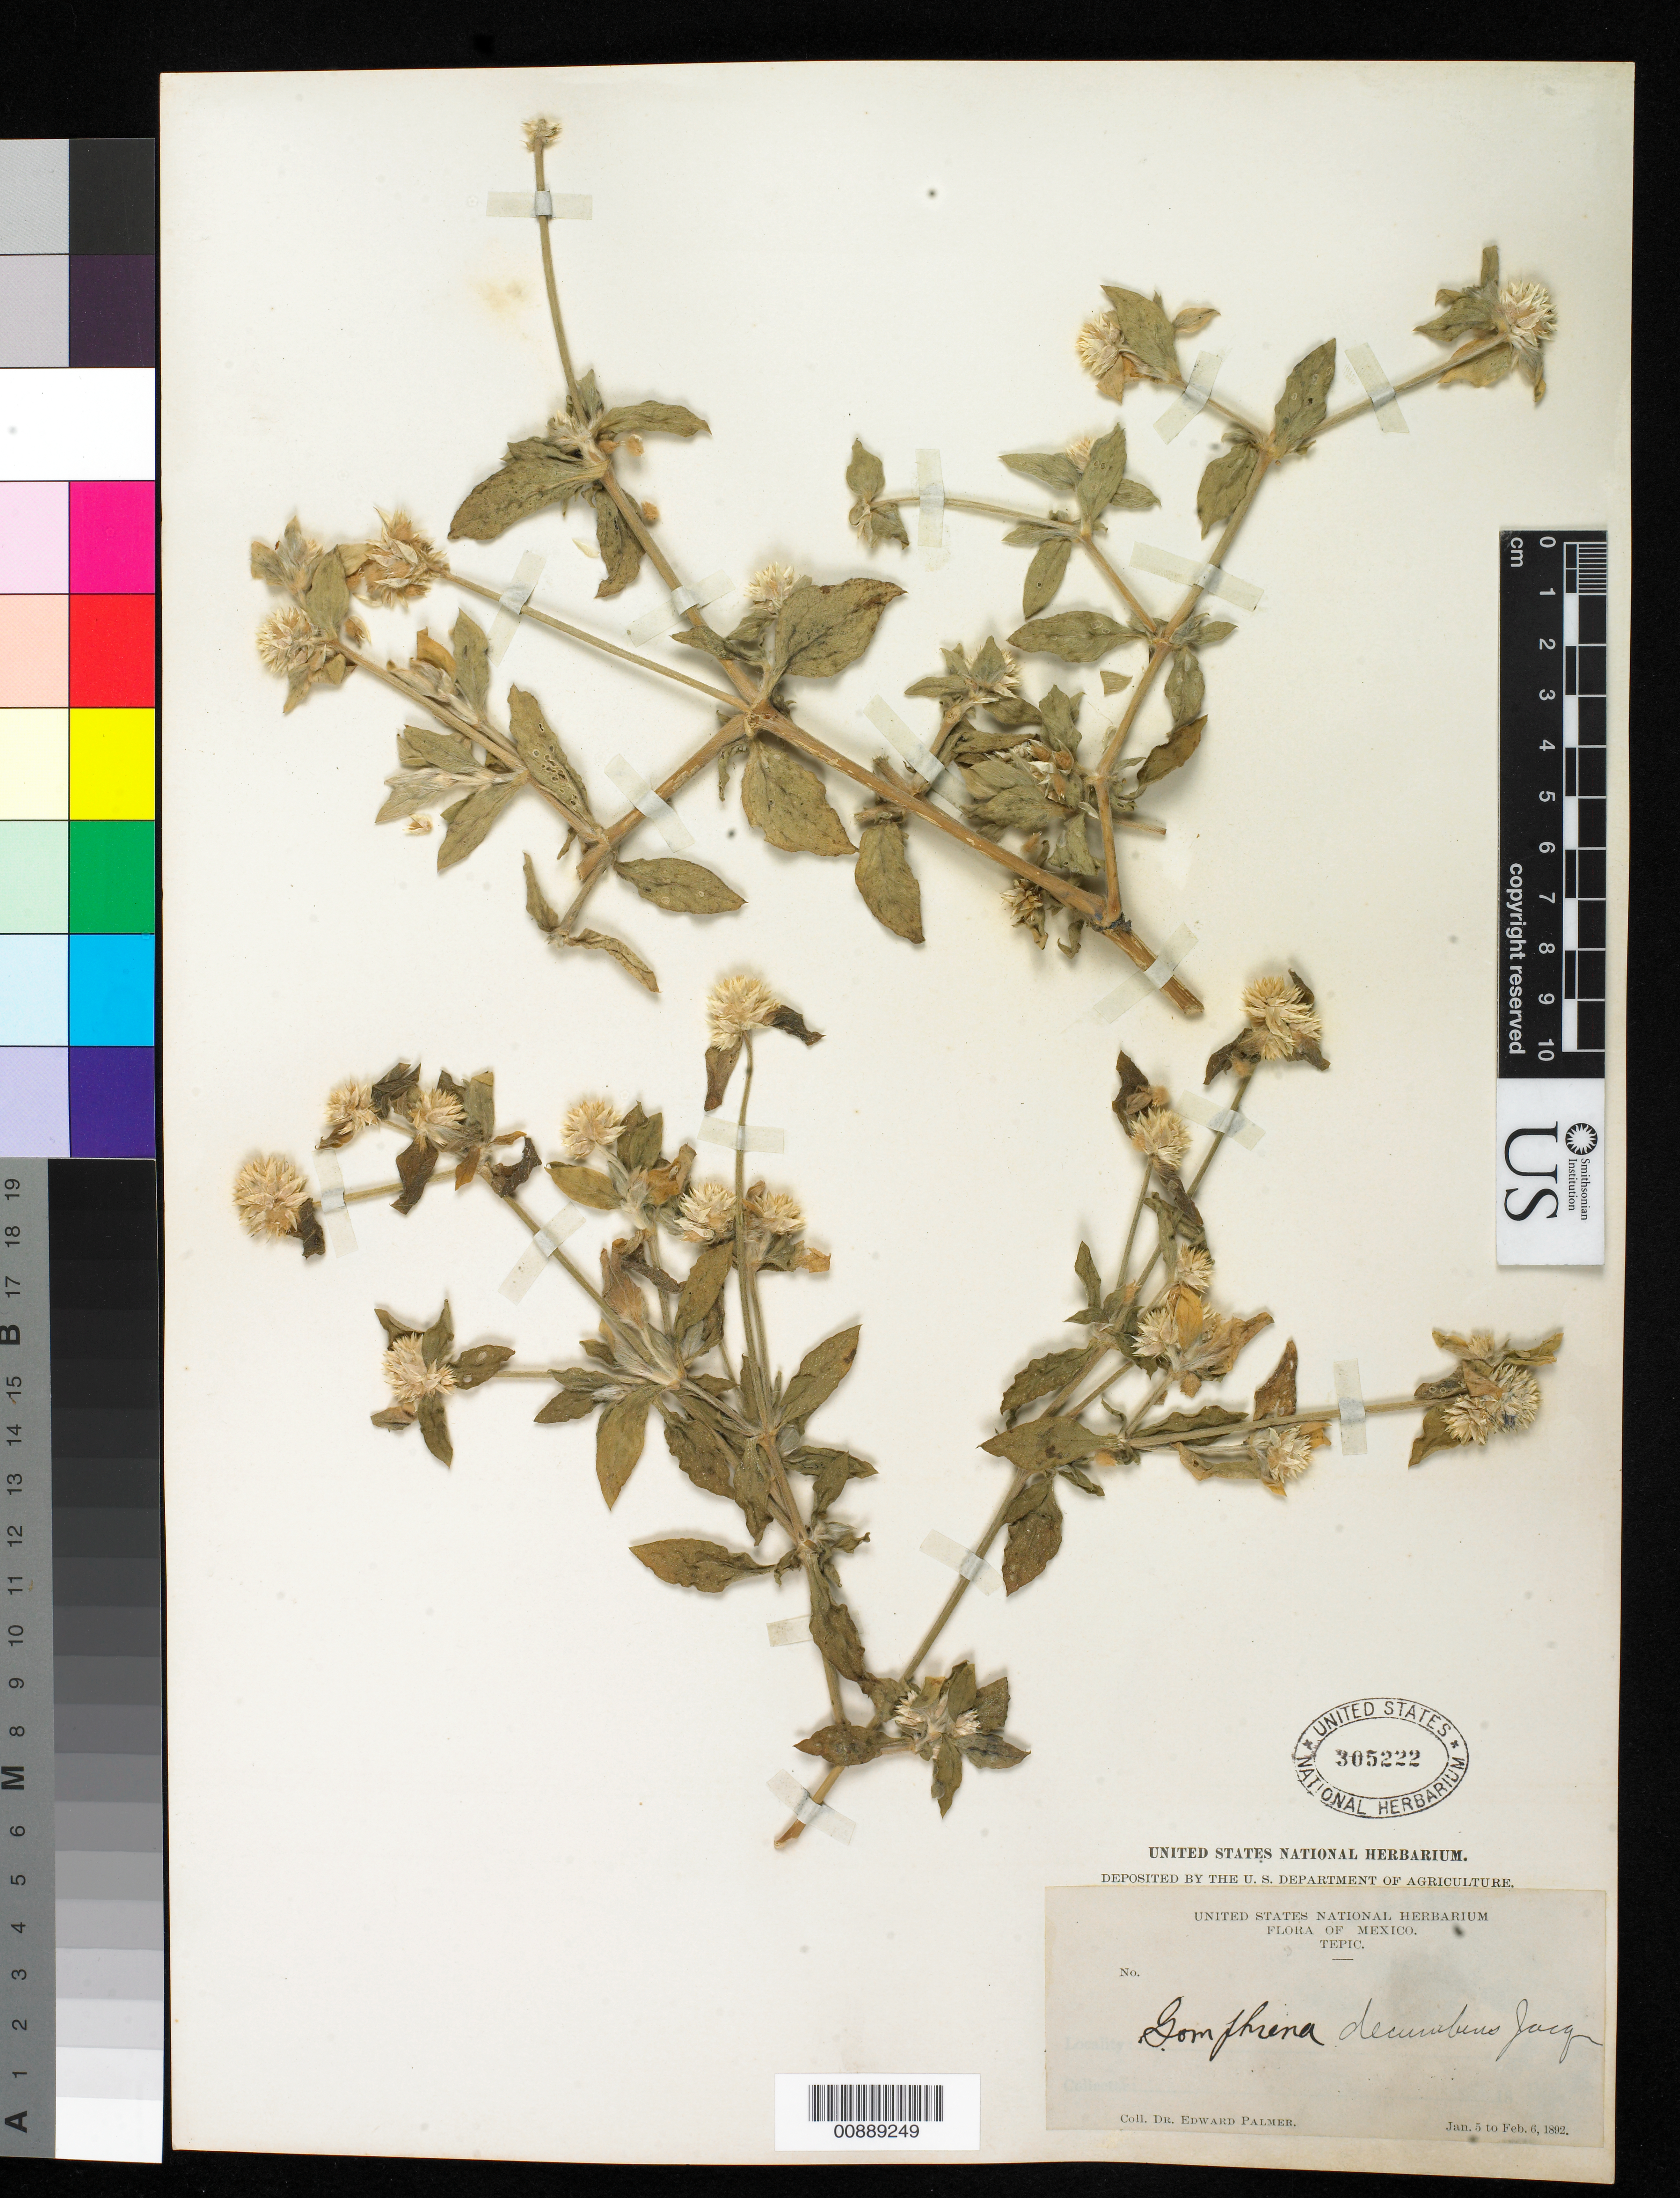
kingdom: Plantae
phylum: Tracheophyta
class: Magnoliopsida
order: Caryophyllales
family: Amaranthaceae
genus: Gomphrena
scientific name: Gomphrena decumbens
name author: Jacq.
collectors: E. Palmer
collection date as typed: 05 Jan 1892 to 06 Feb 1892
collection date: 1892-01-05/1892-02-06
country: Mexico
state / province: Nayarit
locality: Tepic, Nayarit.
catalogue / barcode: US 305222